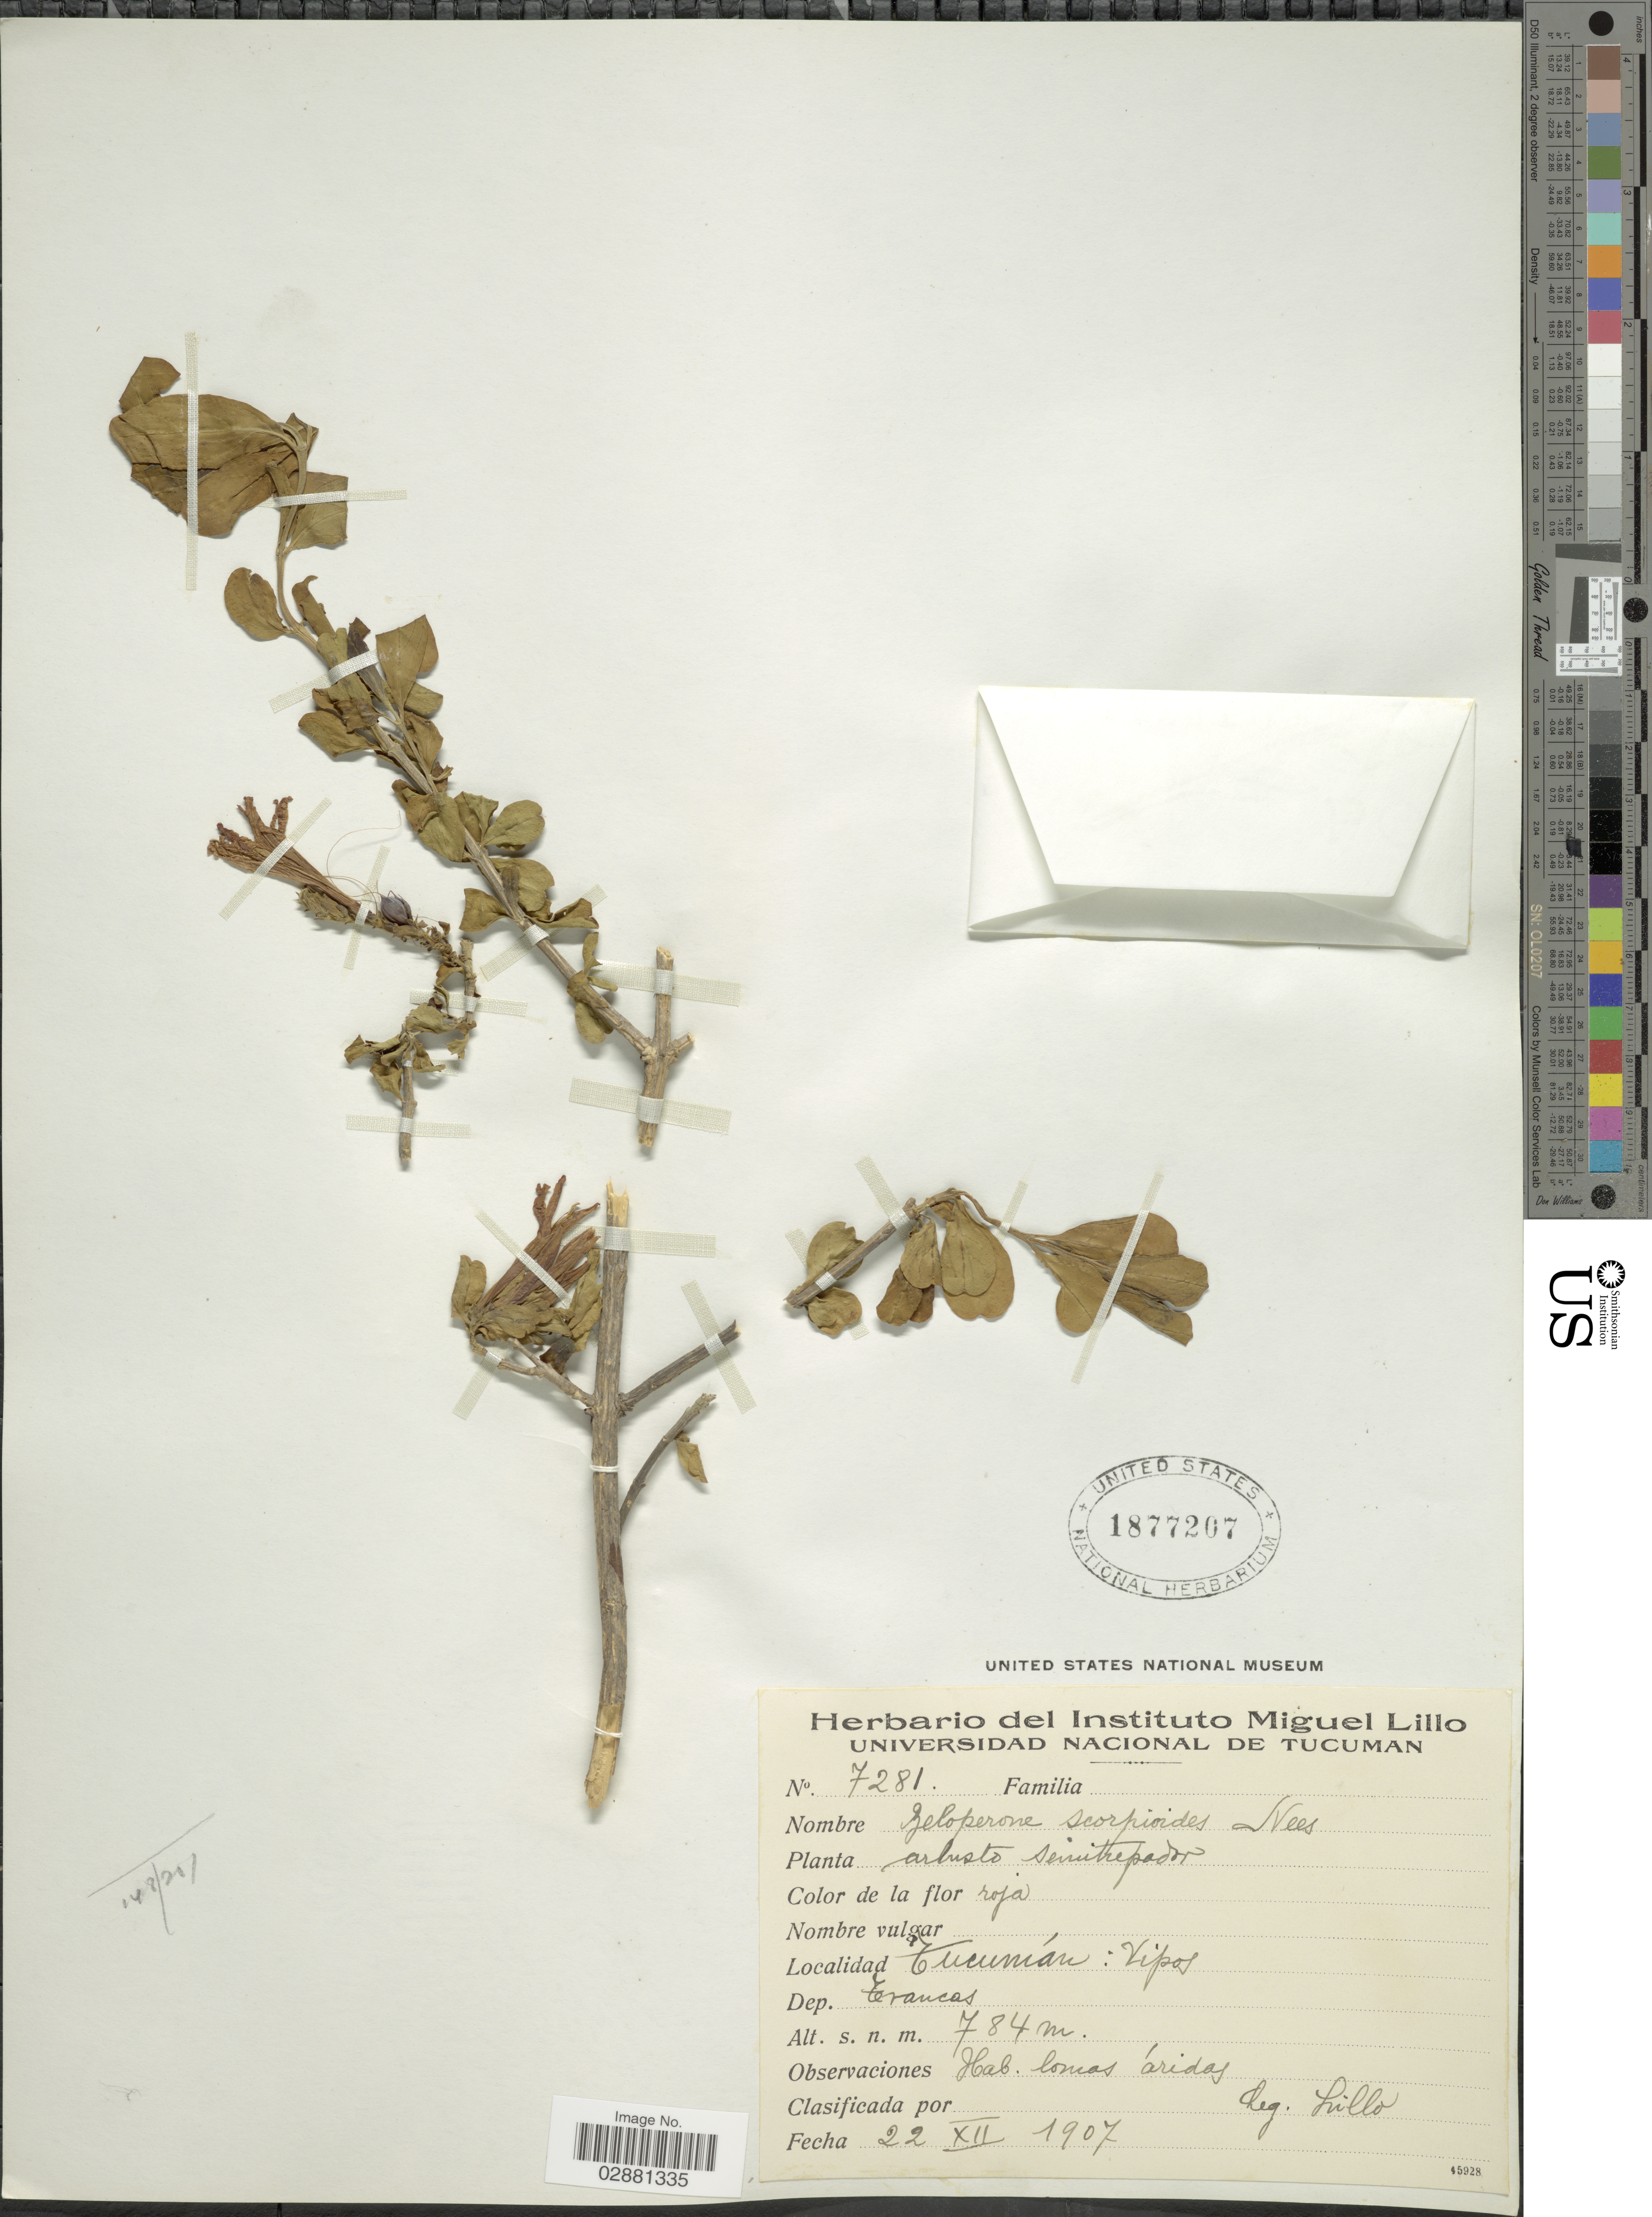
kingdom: Plantae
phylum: Tracheophyta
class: Magnoliopsida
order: Lamiales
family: Acanthaceae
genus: Justicia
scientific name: Justicia xylosteoides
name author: Griseb.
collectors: M. Lillo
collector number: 7281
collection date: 1907-12-22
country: Argentina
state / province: Tucuman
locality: Vipos.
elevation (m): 784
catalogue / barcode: US 1877207